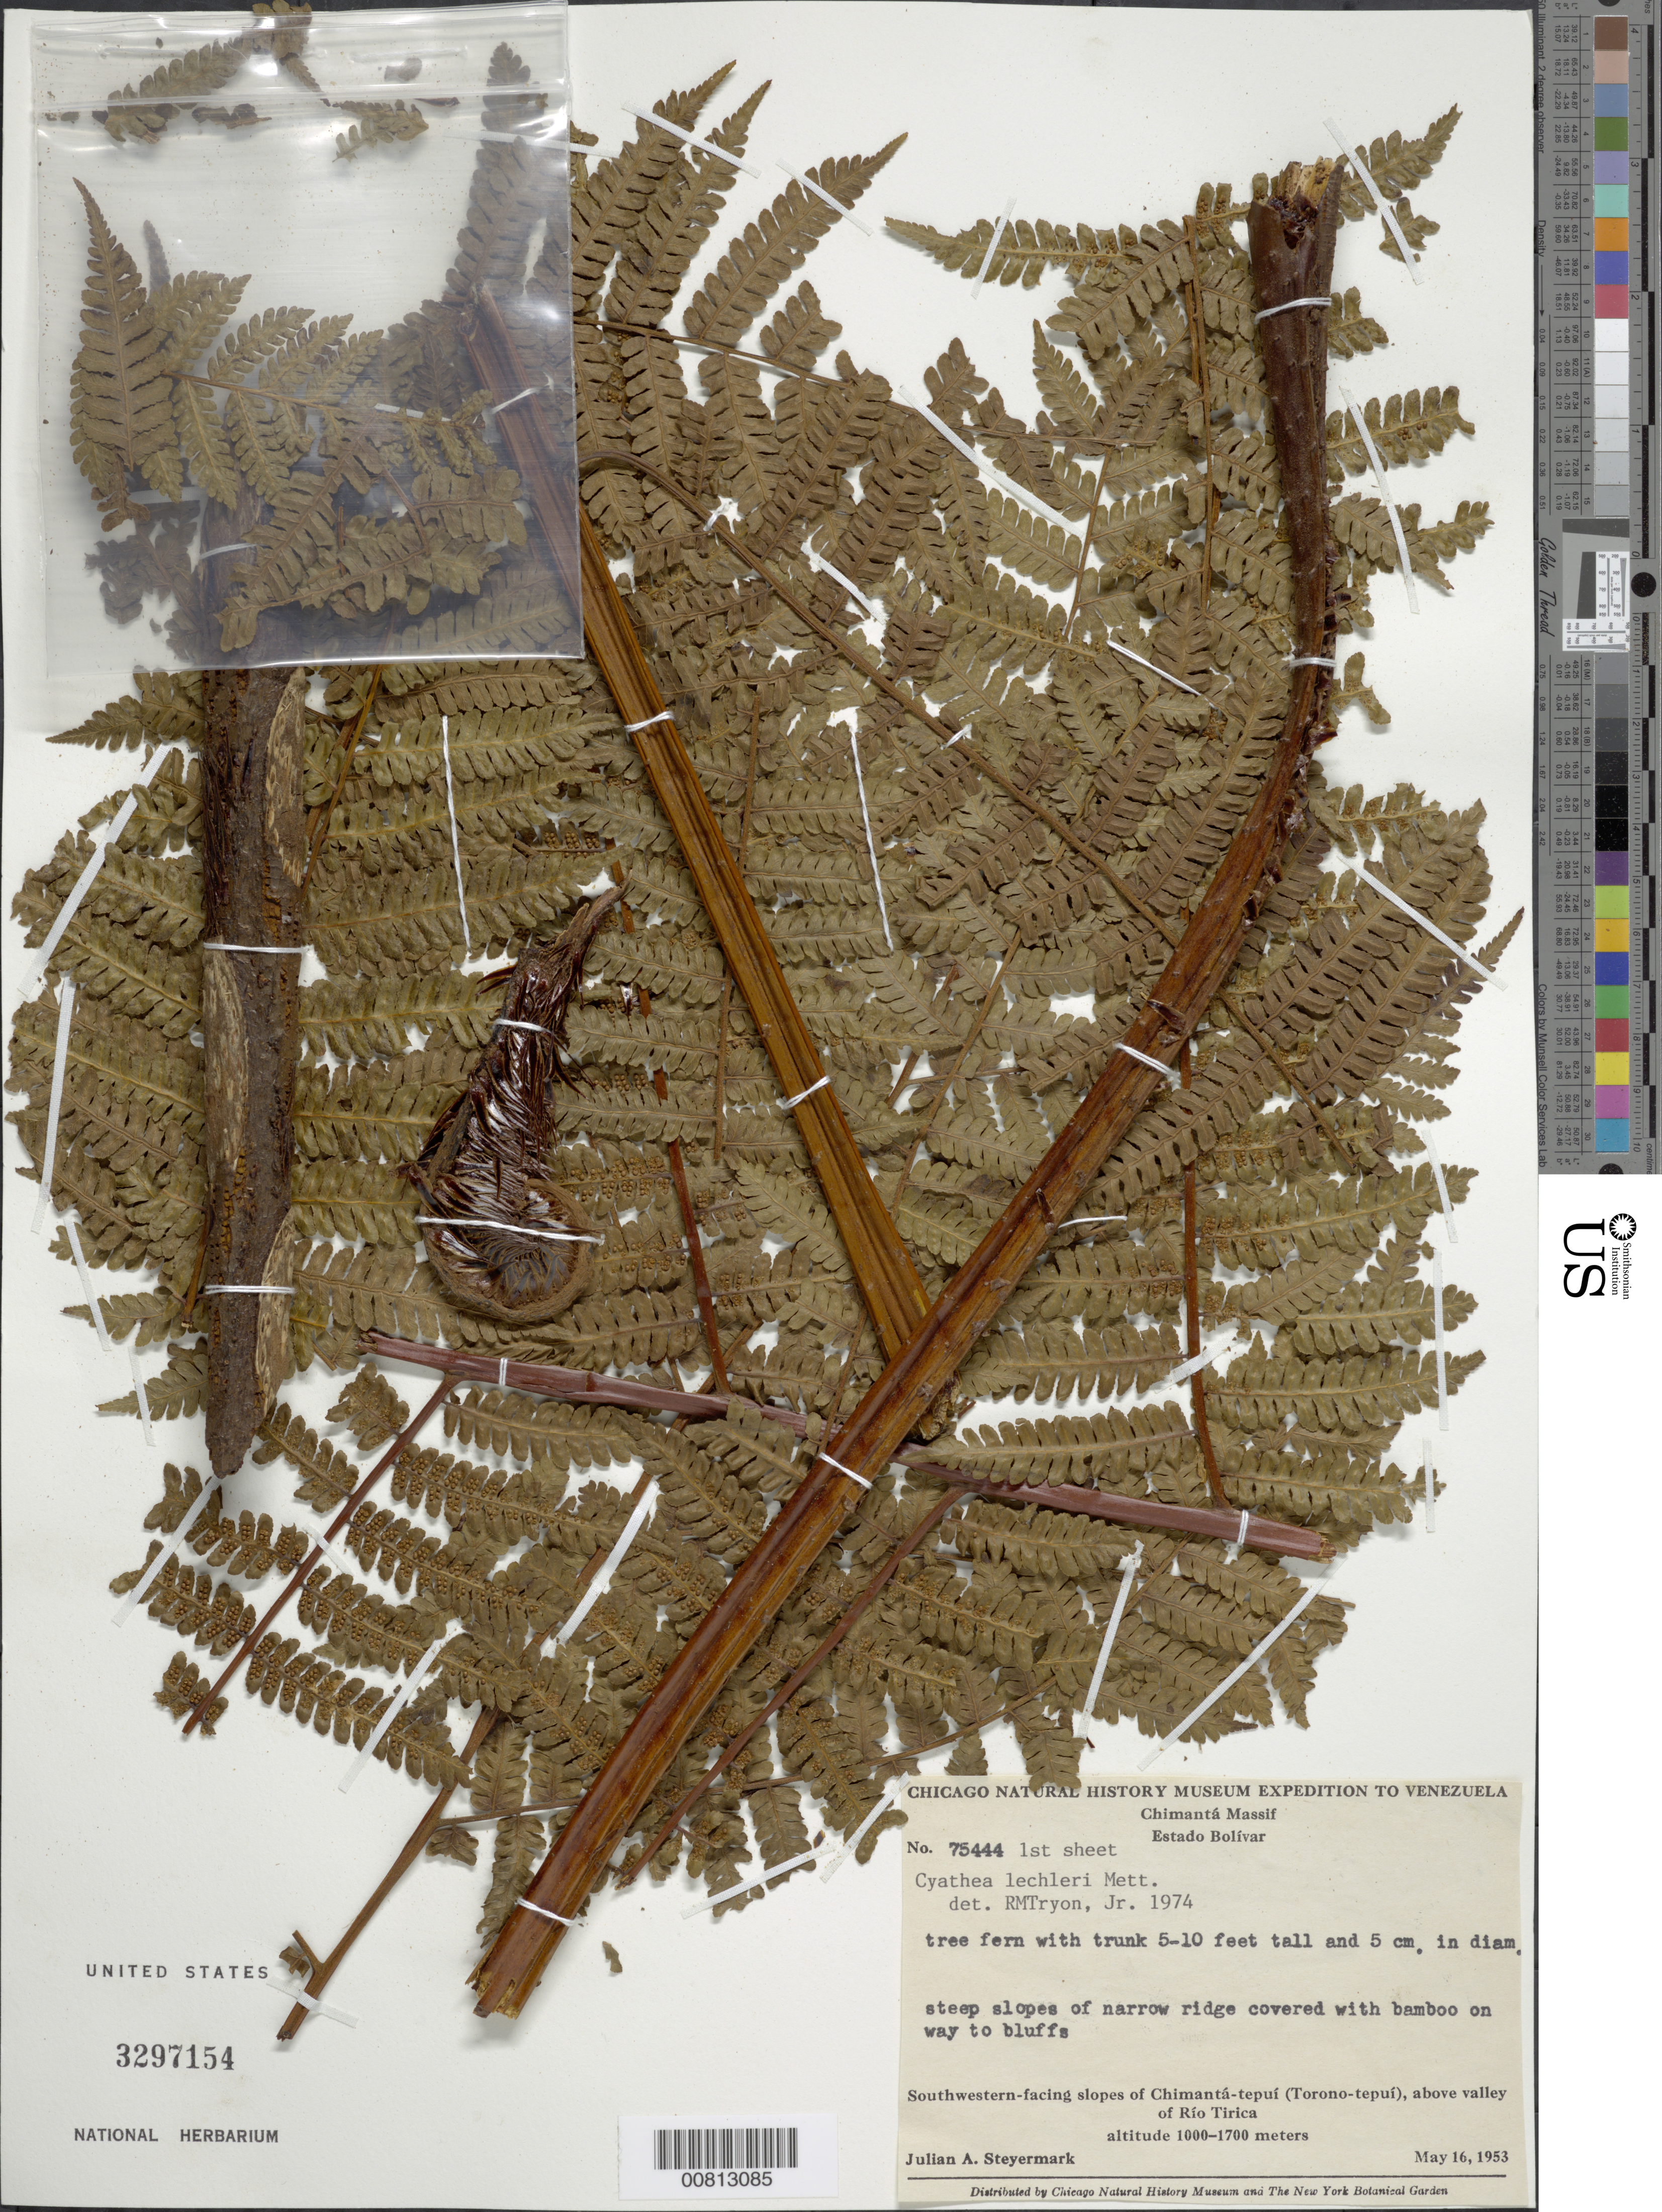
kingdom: Plantae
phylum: Tracheophyta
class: Polypodiopsida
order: Cyatheales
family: Cyatheaceae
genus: Cyathea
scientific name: Cyathea lechleri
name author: Mett.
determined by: Tryon, Rolla M., Jr.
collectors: J. Steyermark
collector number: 75444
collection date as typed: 16-May-53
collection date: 1953-05-16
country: Venezuela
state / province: Bolívar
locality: Chimantá-tepuí (Torono-tepuí), above valley of Río Tirica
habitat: Steep slopes of narrow ridge covered with bamboo on way to bluffs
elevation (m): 1000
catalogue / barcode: US 3297154